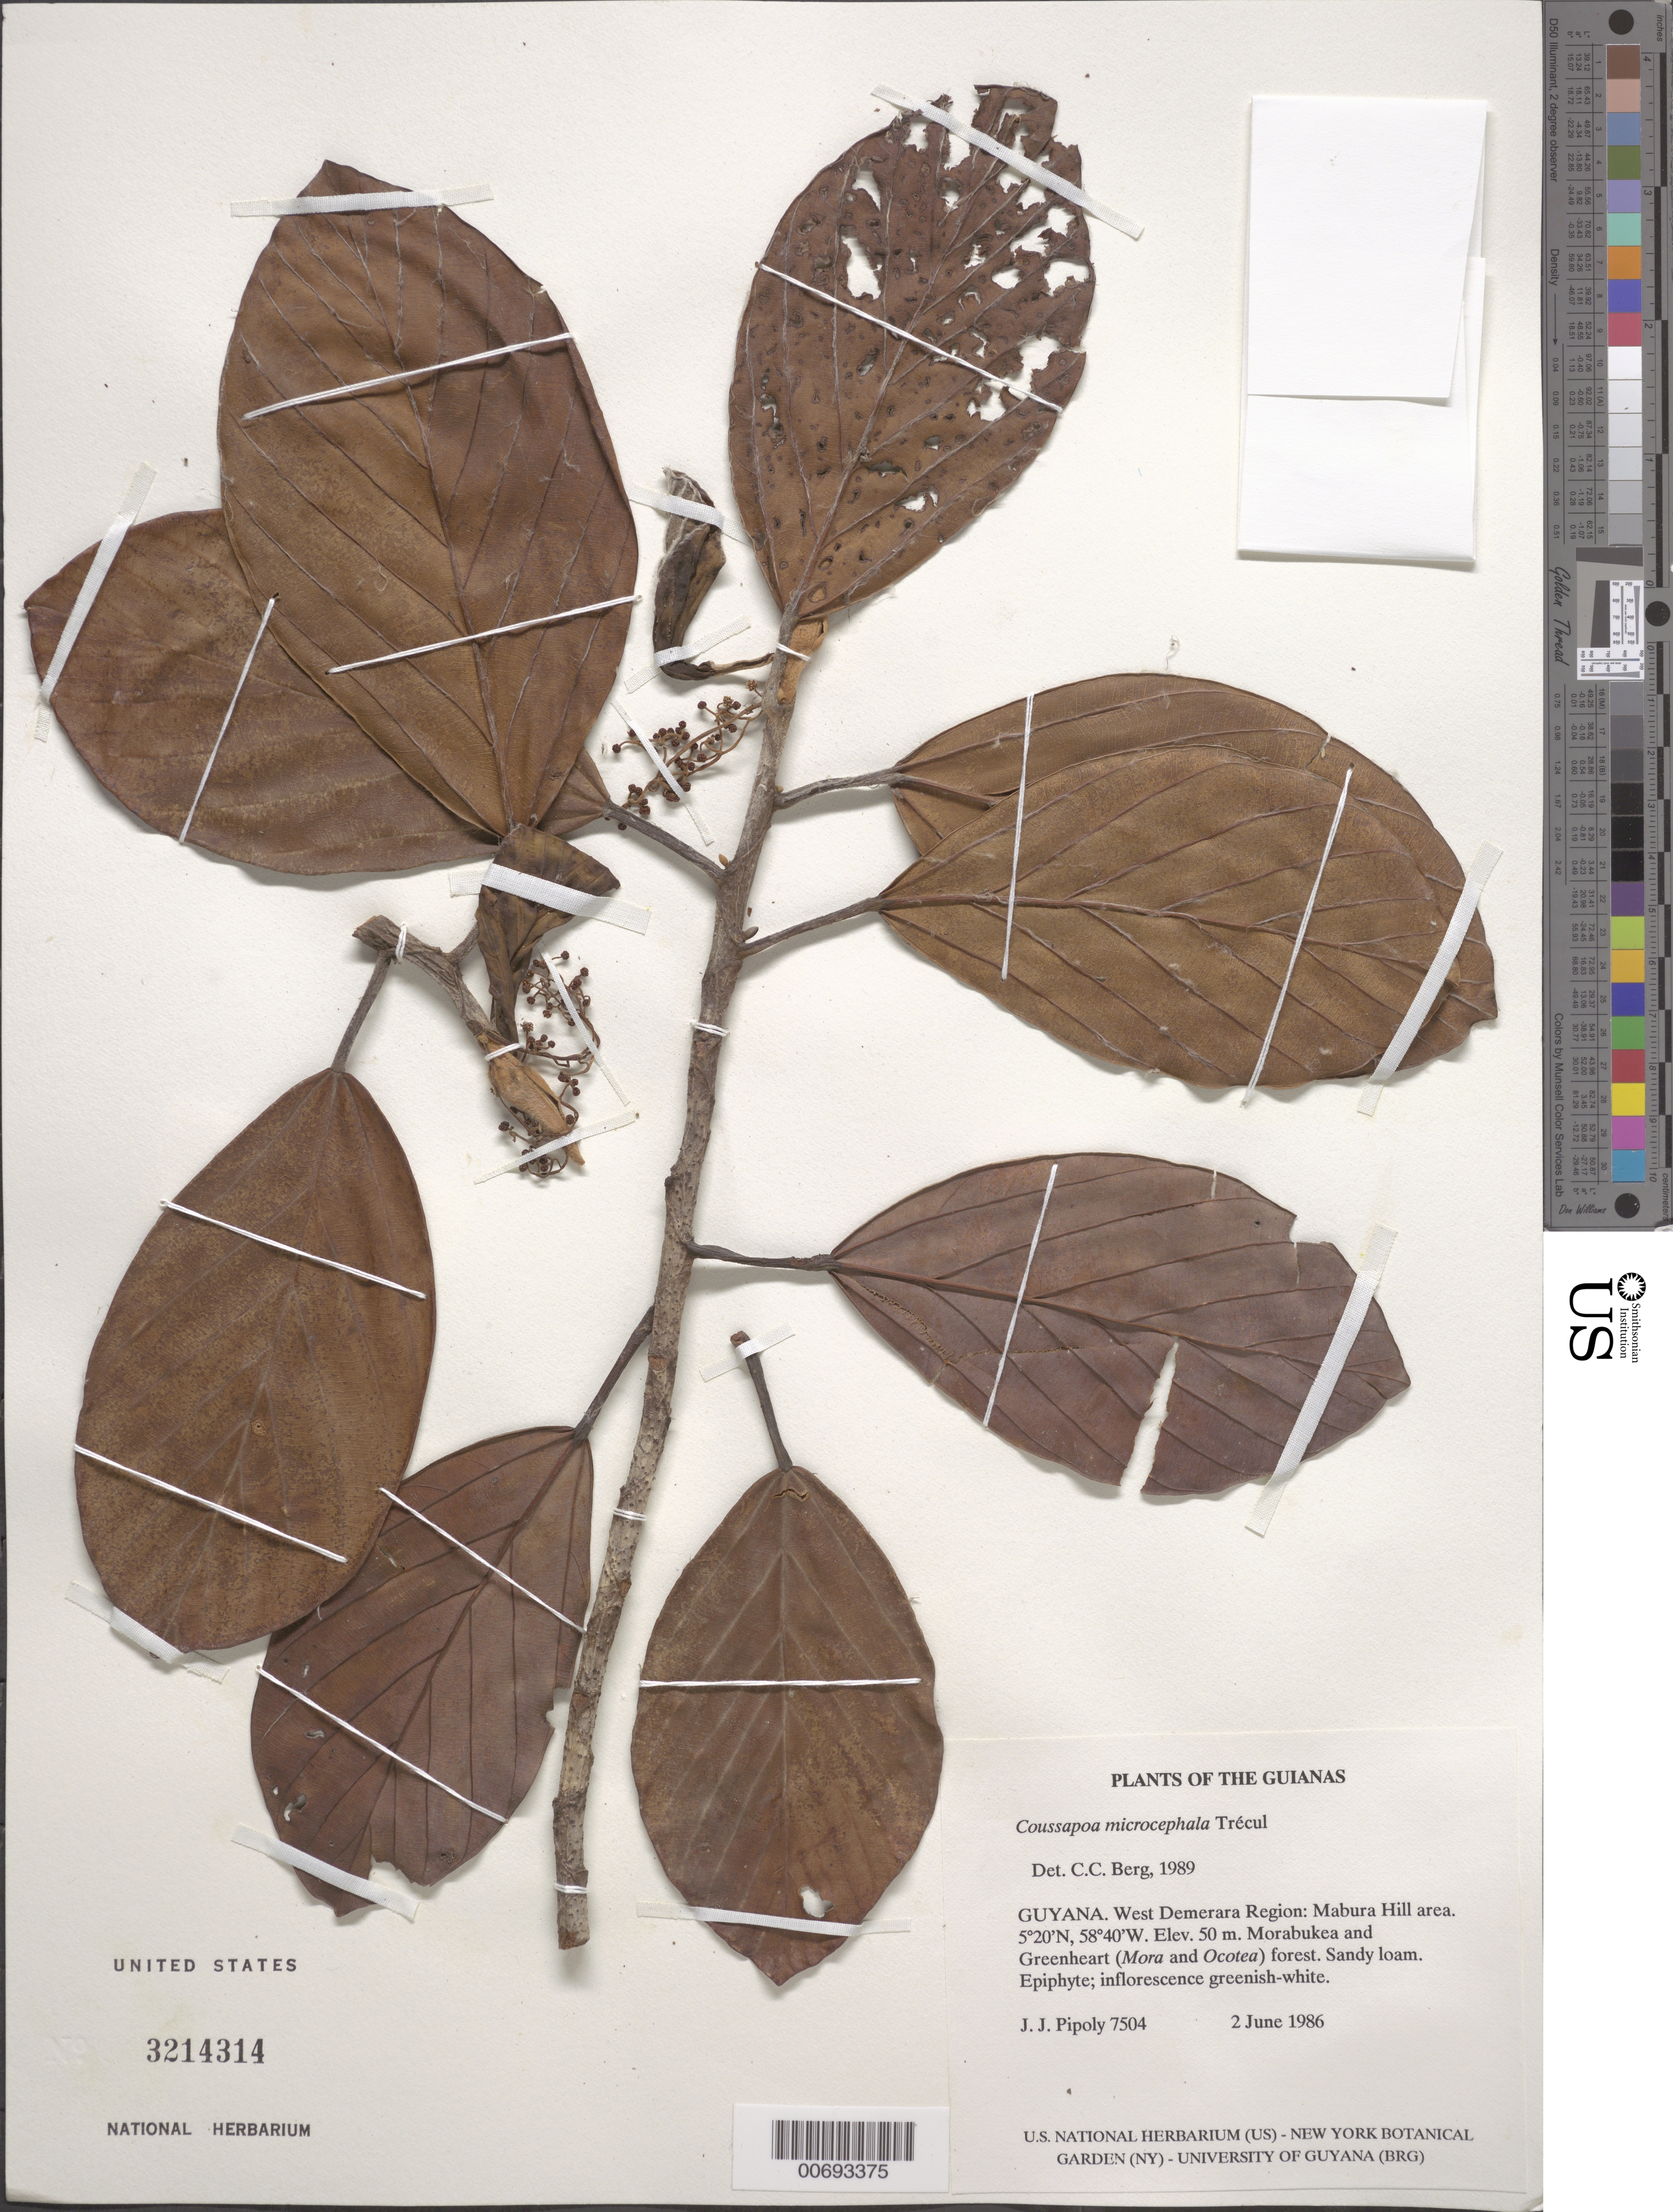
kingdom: Plantae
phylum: Tracheophyta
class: Magnoliopsida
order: Rosales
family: Urticaceae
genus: Coussapoa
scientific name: Coussapoa microcephala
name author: Trécul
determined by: Berg, C. C.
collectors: J. J. Pipoly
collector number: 7504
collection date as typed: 2 June 1986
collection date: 1986-06-02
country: Guyana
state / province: U. Demerara-Berbice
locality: Mabura Hill area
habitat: Morabukea and Greenheart (Mora and Ocotea) forest. Sandy loam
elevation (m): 50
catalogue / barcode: US 3214314